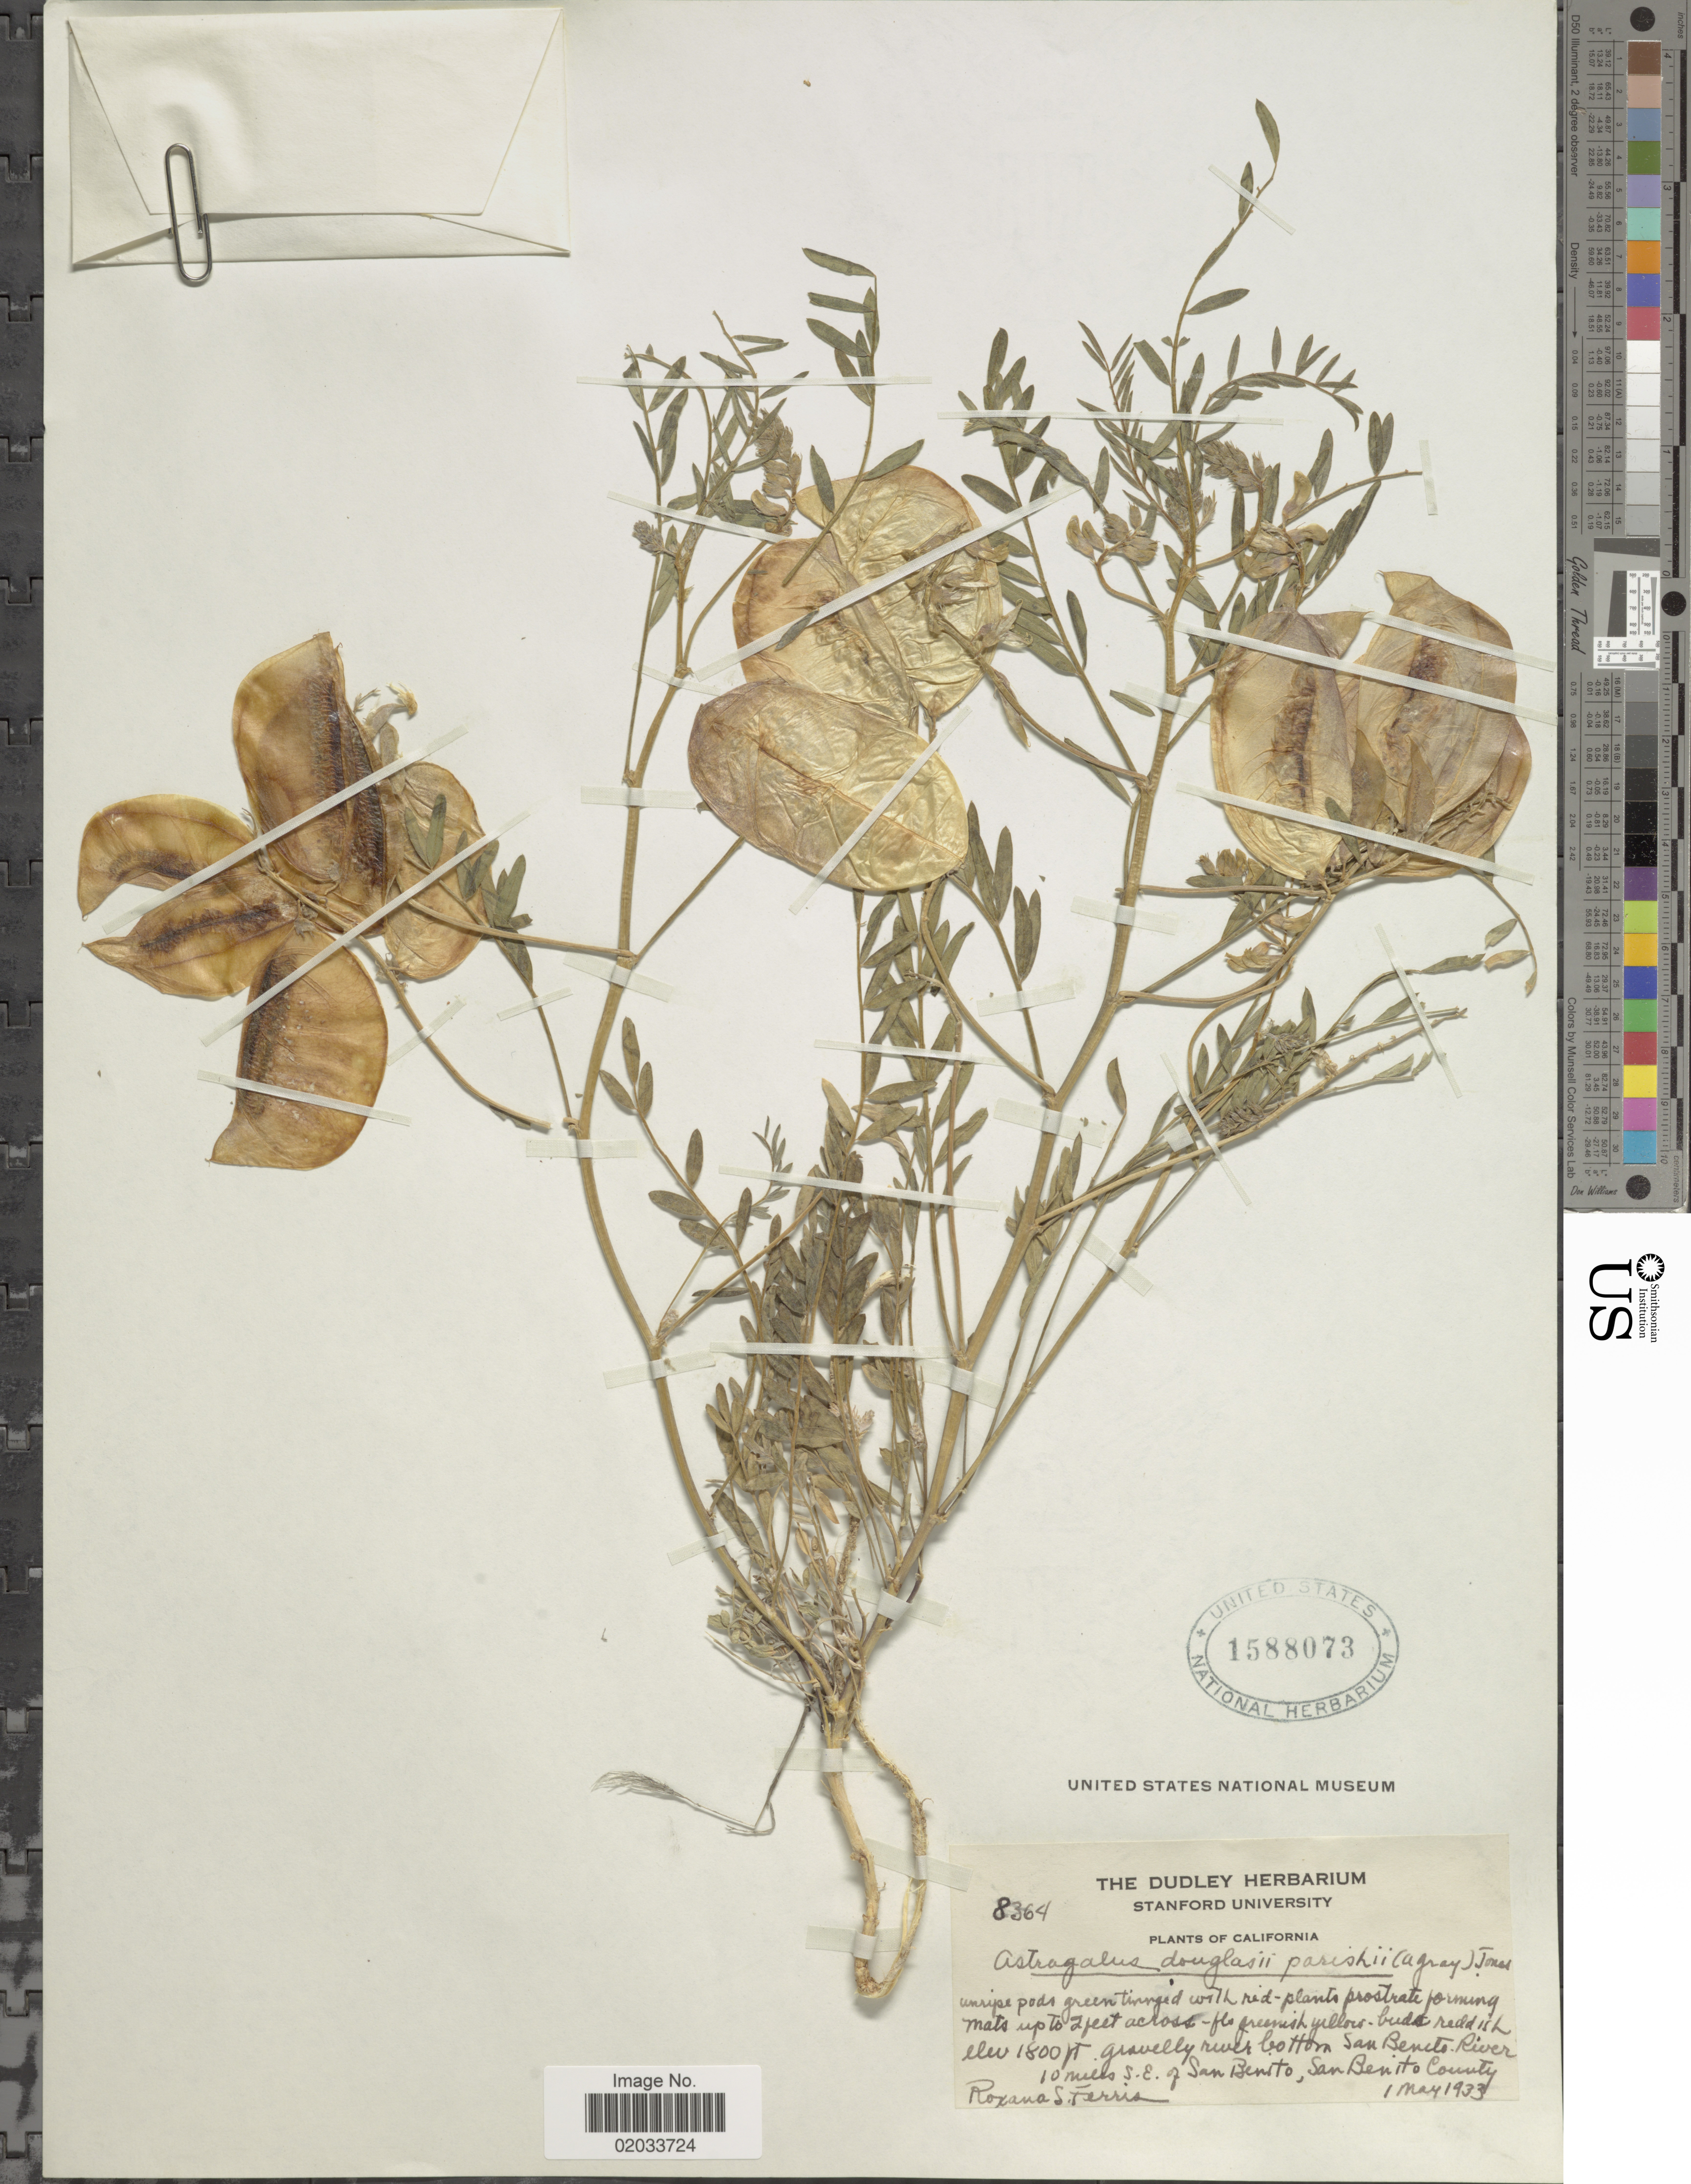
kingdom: Plantae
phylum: Tracheophyta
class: Magnoliopsida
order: Fabales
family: Fabaceae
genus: Astragalus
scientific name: Astragalus parishii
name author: A. Gray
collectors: R. S. Ferris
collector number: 8364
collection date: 1933-05-01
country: United States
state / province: California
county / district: San Benito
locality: Gravelly river bottom San Benito River 10 miles S.E of San Benito, San Benito County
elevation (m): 549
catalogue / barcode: US 1588073